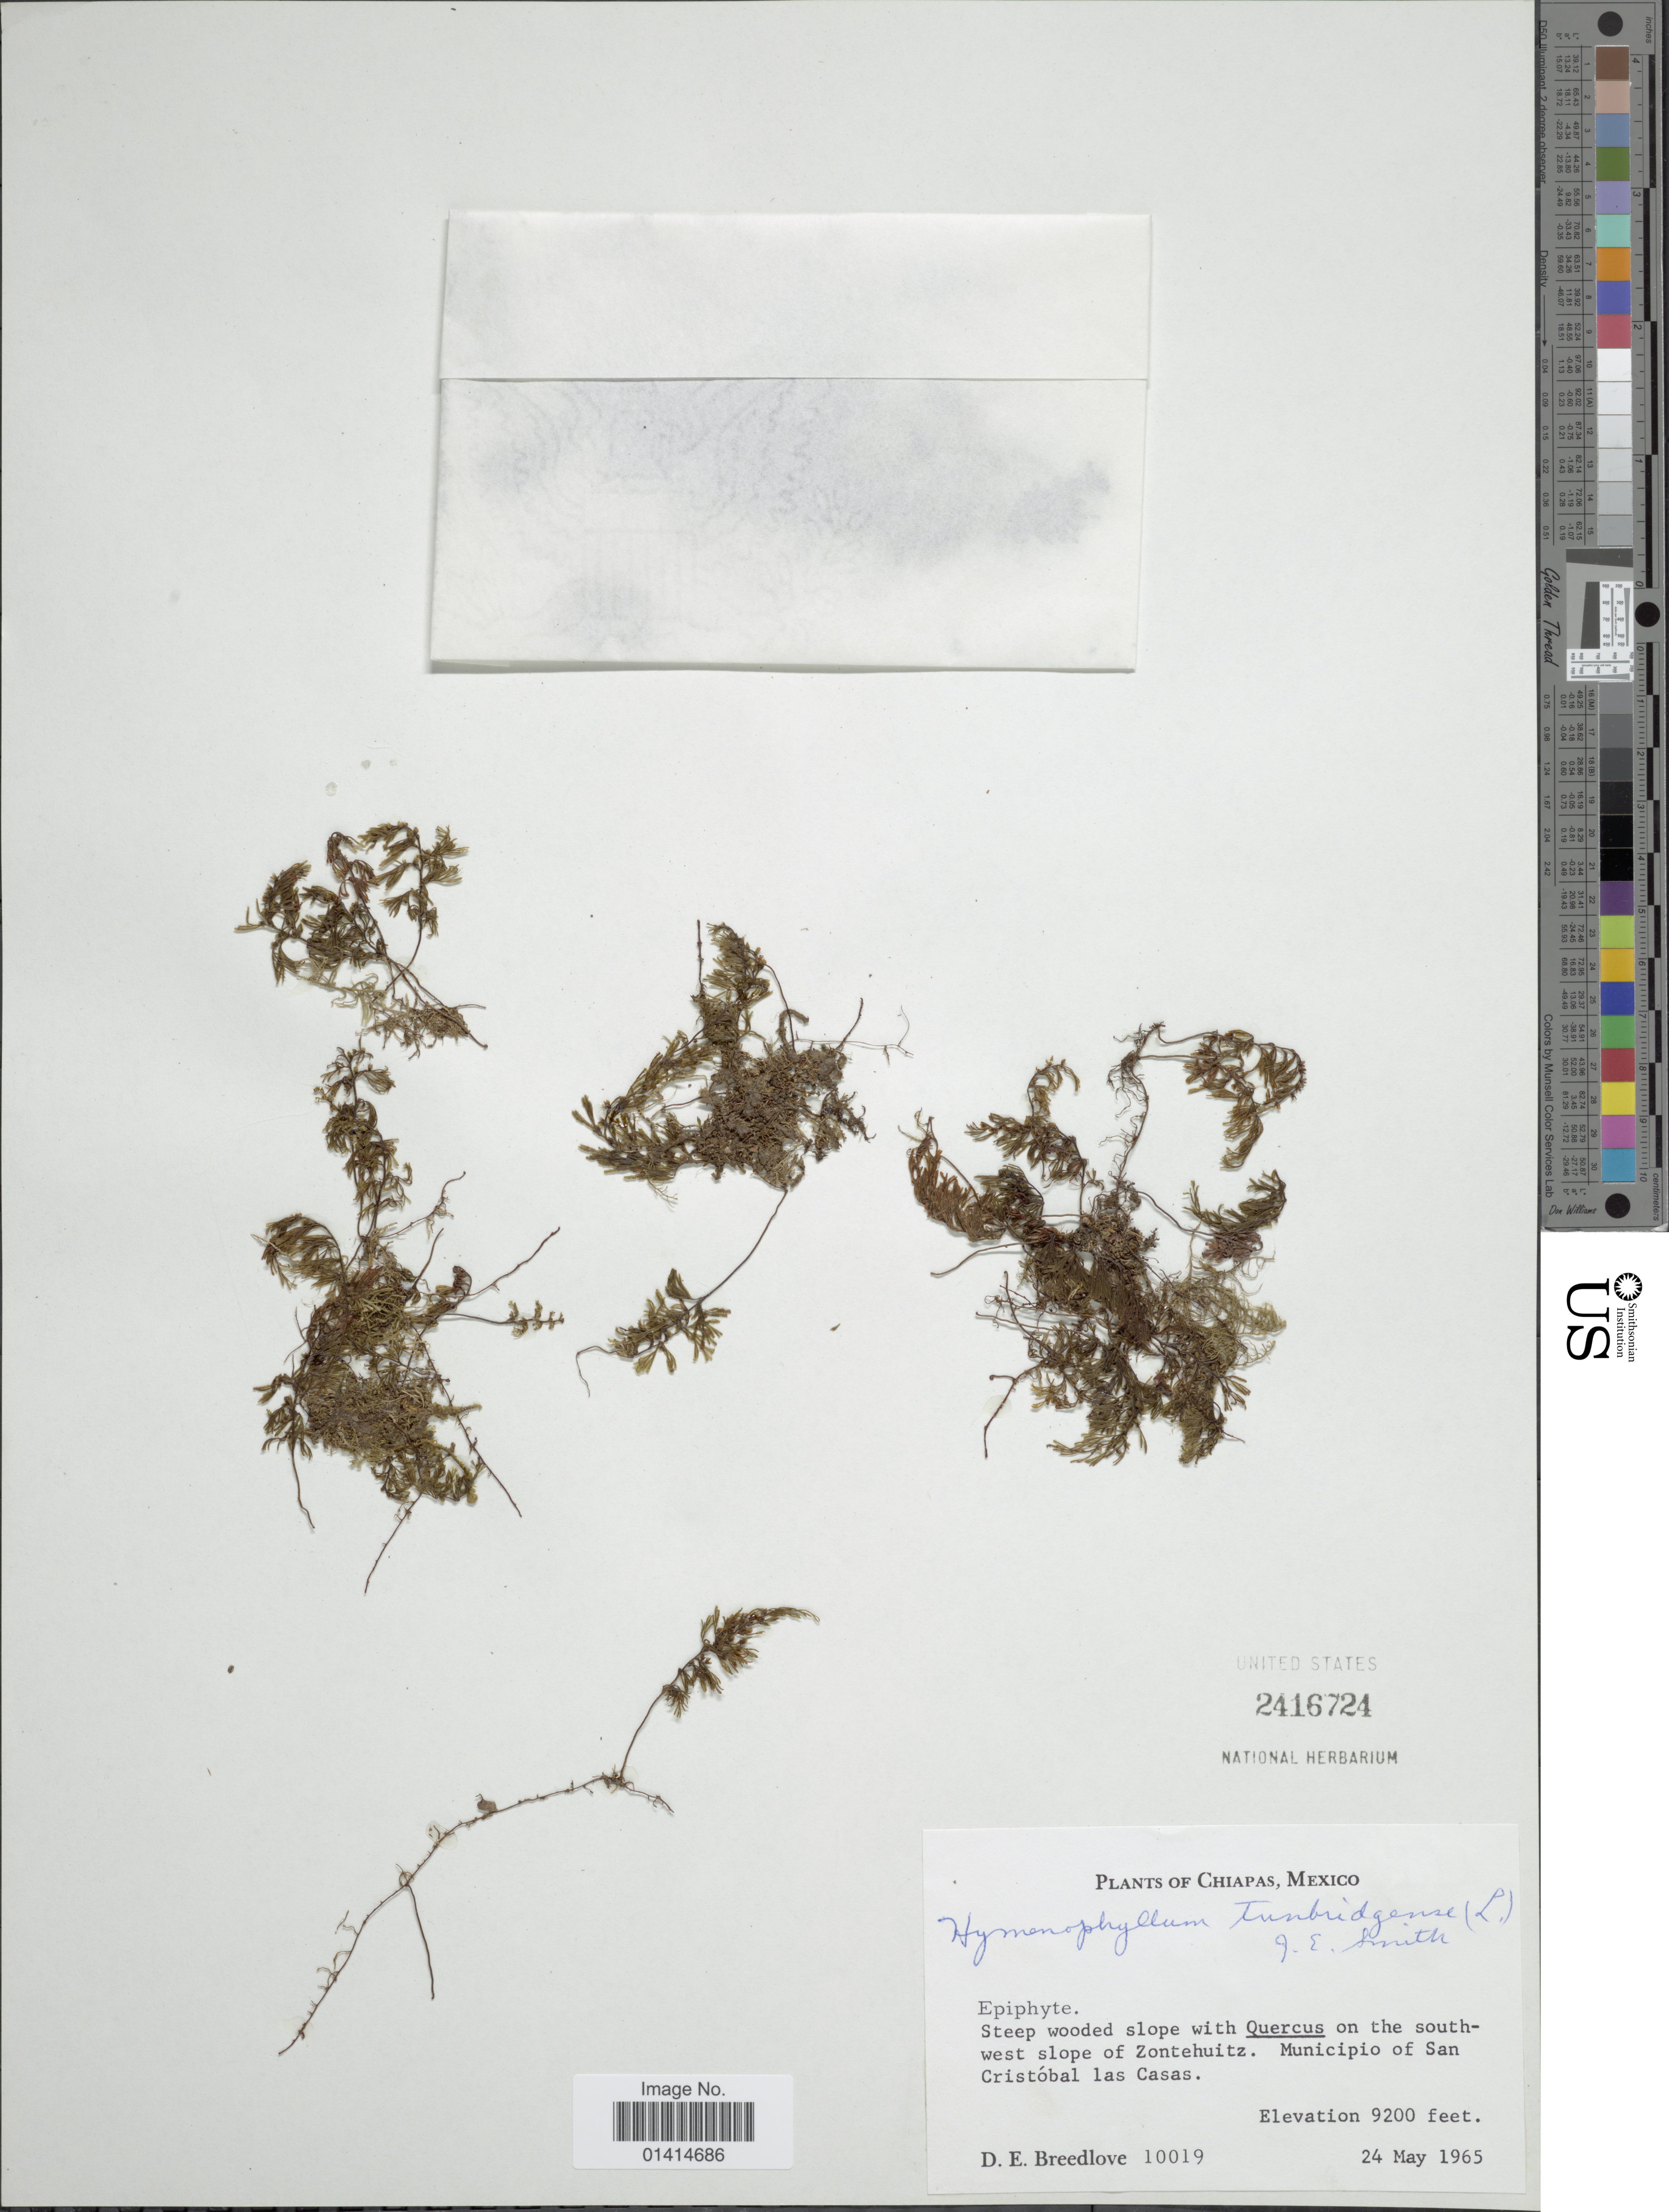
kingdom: Plantae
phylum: Tracheophyta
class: Polypodiopsida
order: Hymenophyllales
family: Hymenophyllaceae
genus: Hymenophyllum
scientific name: Hymenophyllum tunbrigense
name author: (L.) Small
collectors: D. E. Breedlove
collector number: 10019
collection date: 1965-05-24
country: Mexico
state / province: Chiapas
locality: On the southwest slope of Zontehuitz. Municpio of San cristobal las Casas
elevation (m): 2804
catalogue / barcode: US 2416724